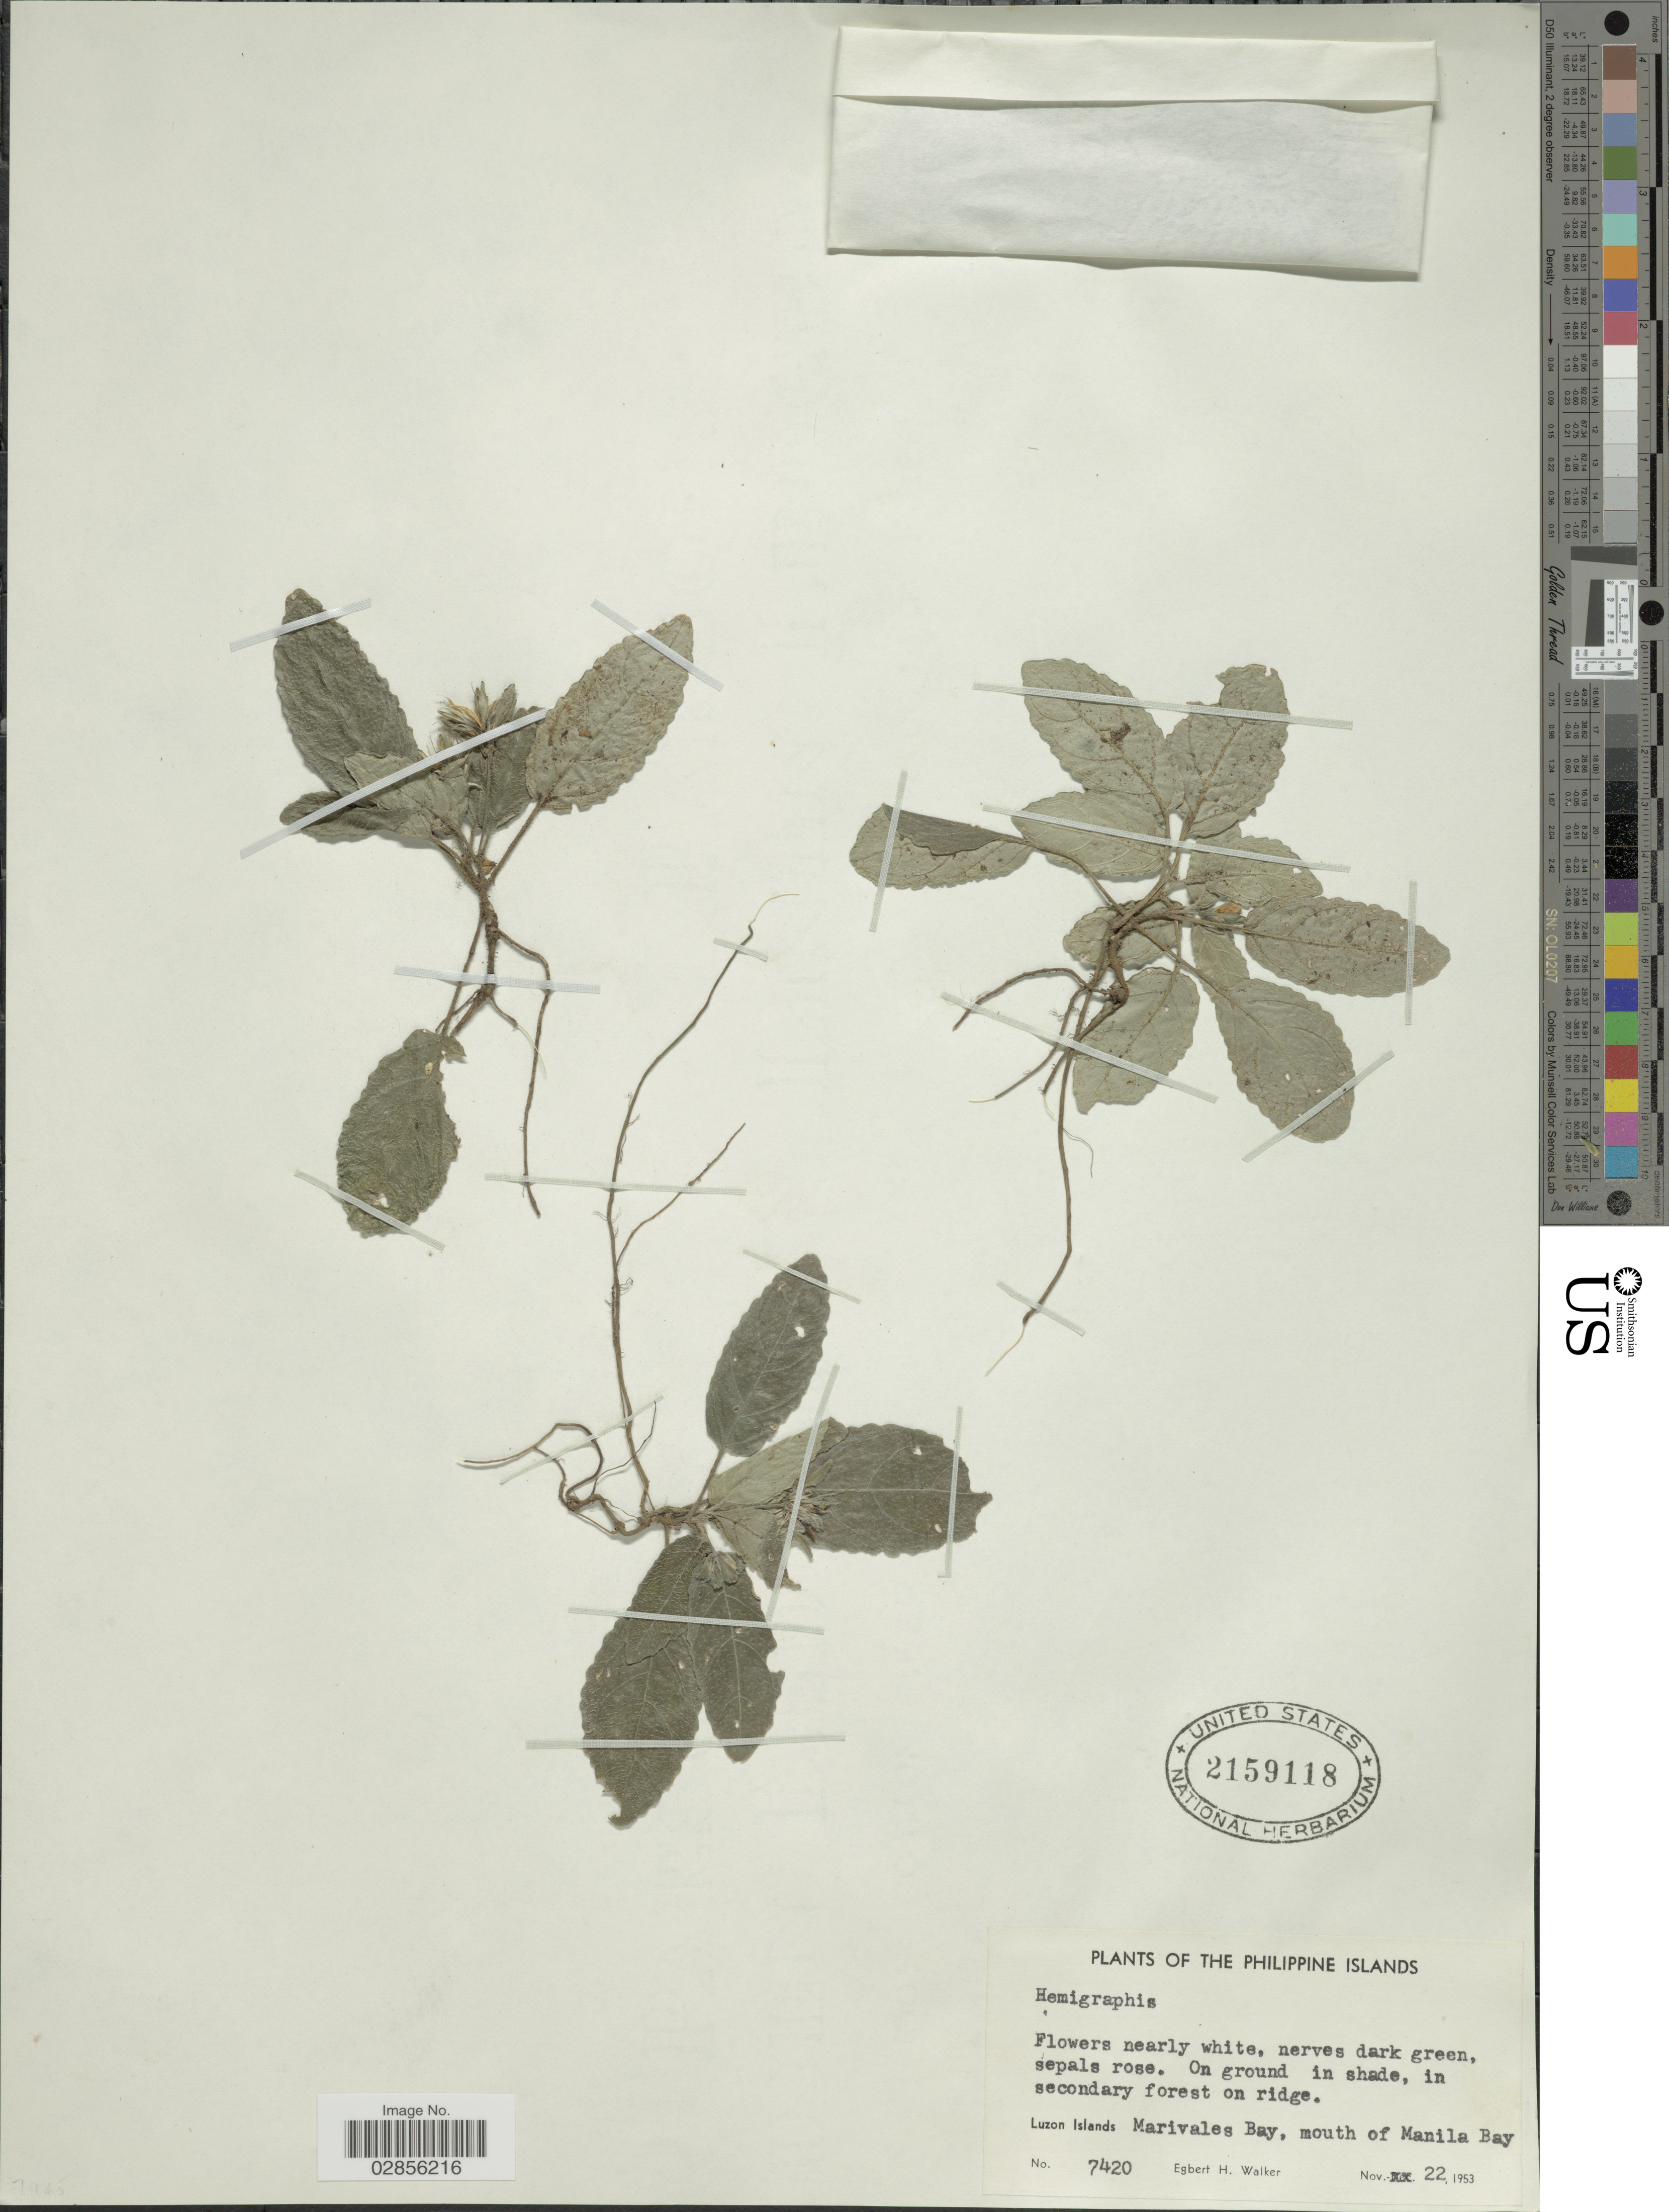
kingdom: Plantae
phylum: Tracheophyta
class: Magnoliopsida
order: Lamiales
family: Acanthaceae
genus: Hemigraphis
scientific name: Hemigraphis sp.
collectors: E. H. Walker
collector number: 7420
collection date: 1953-11-22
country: Philippines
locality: Philippine Islands. Luzon Islands Marivales Bay, mouth of Manila Bay.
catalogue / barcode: US 2159118